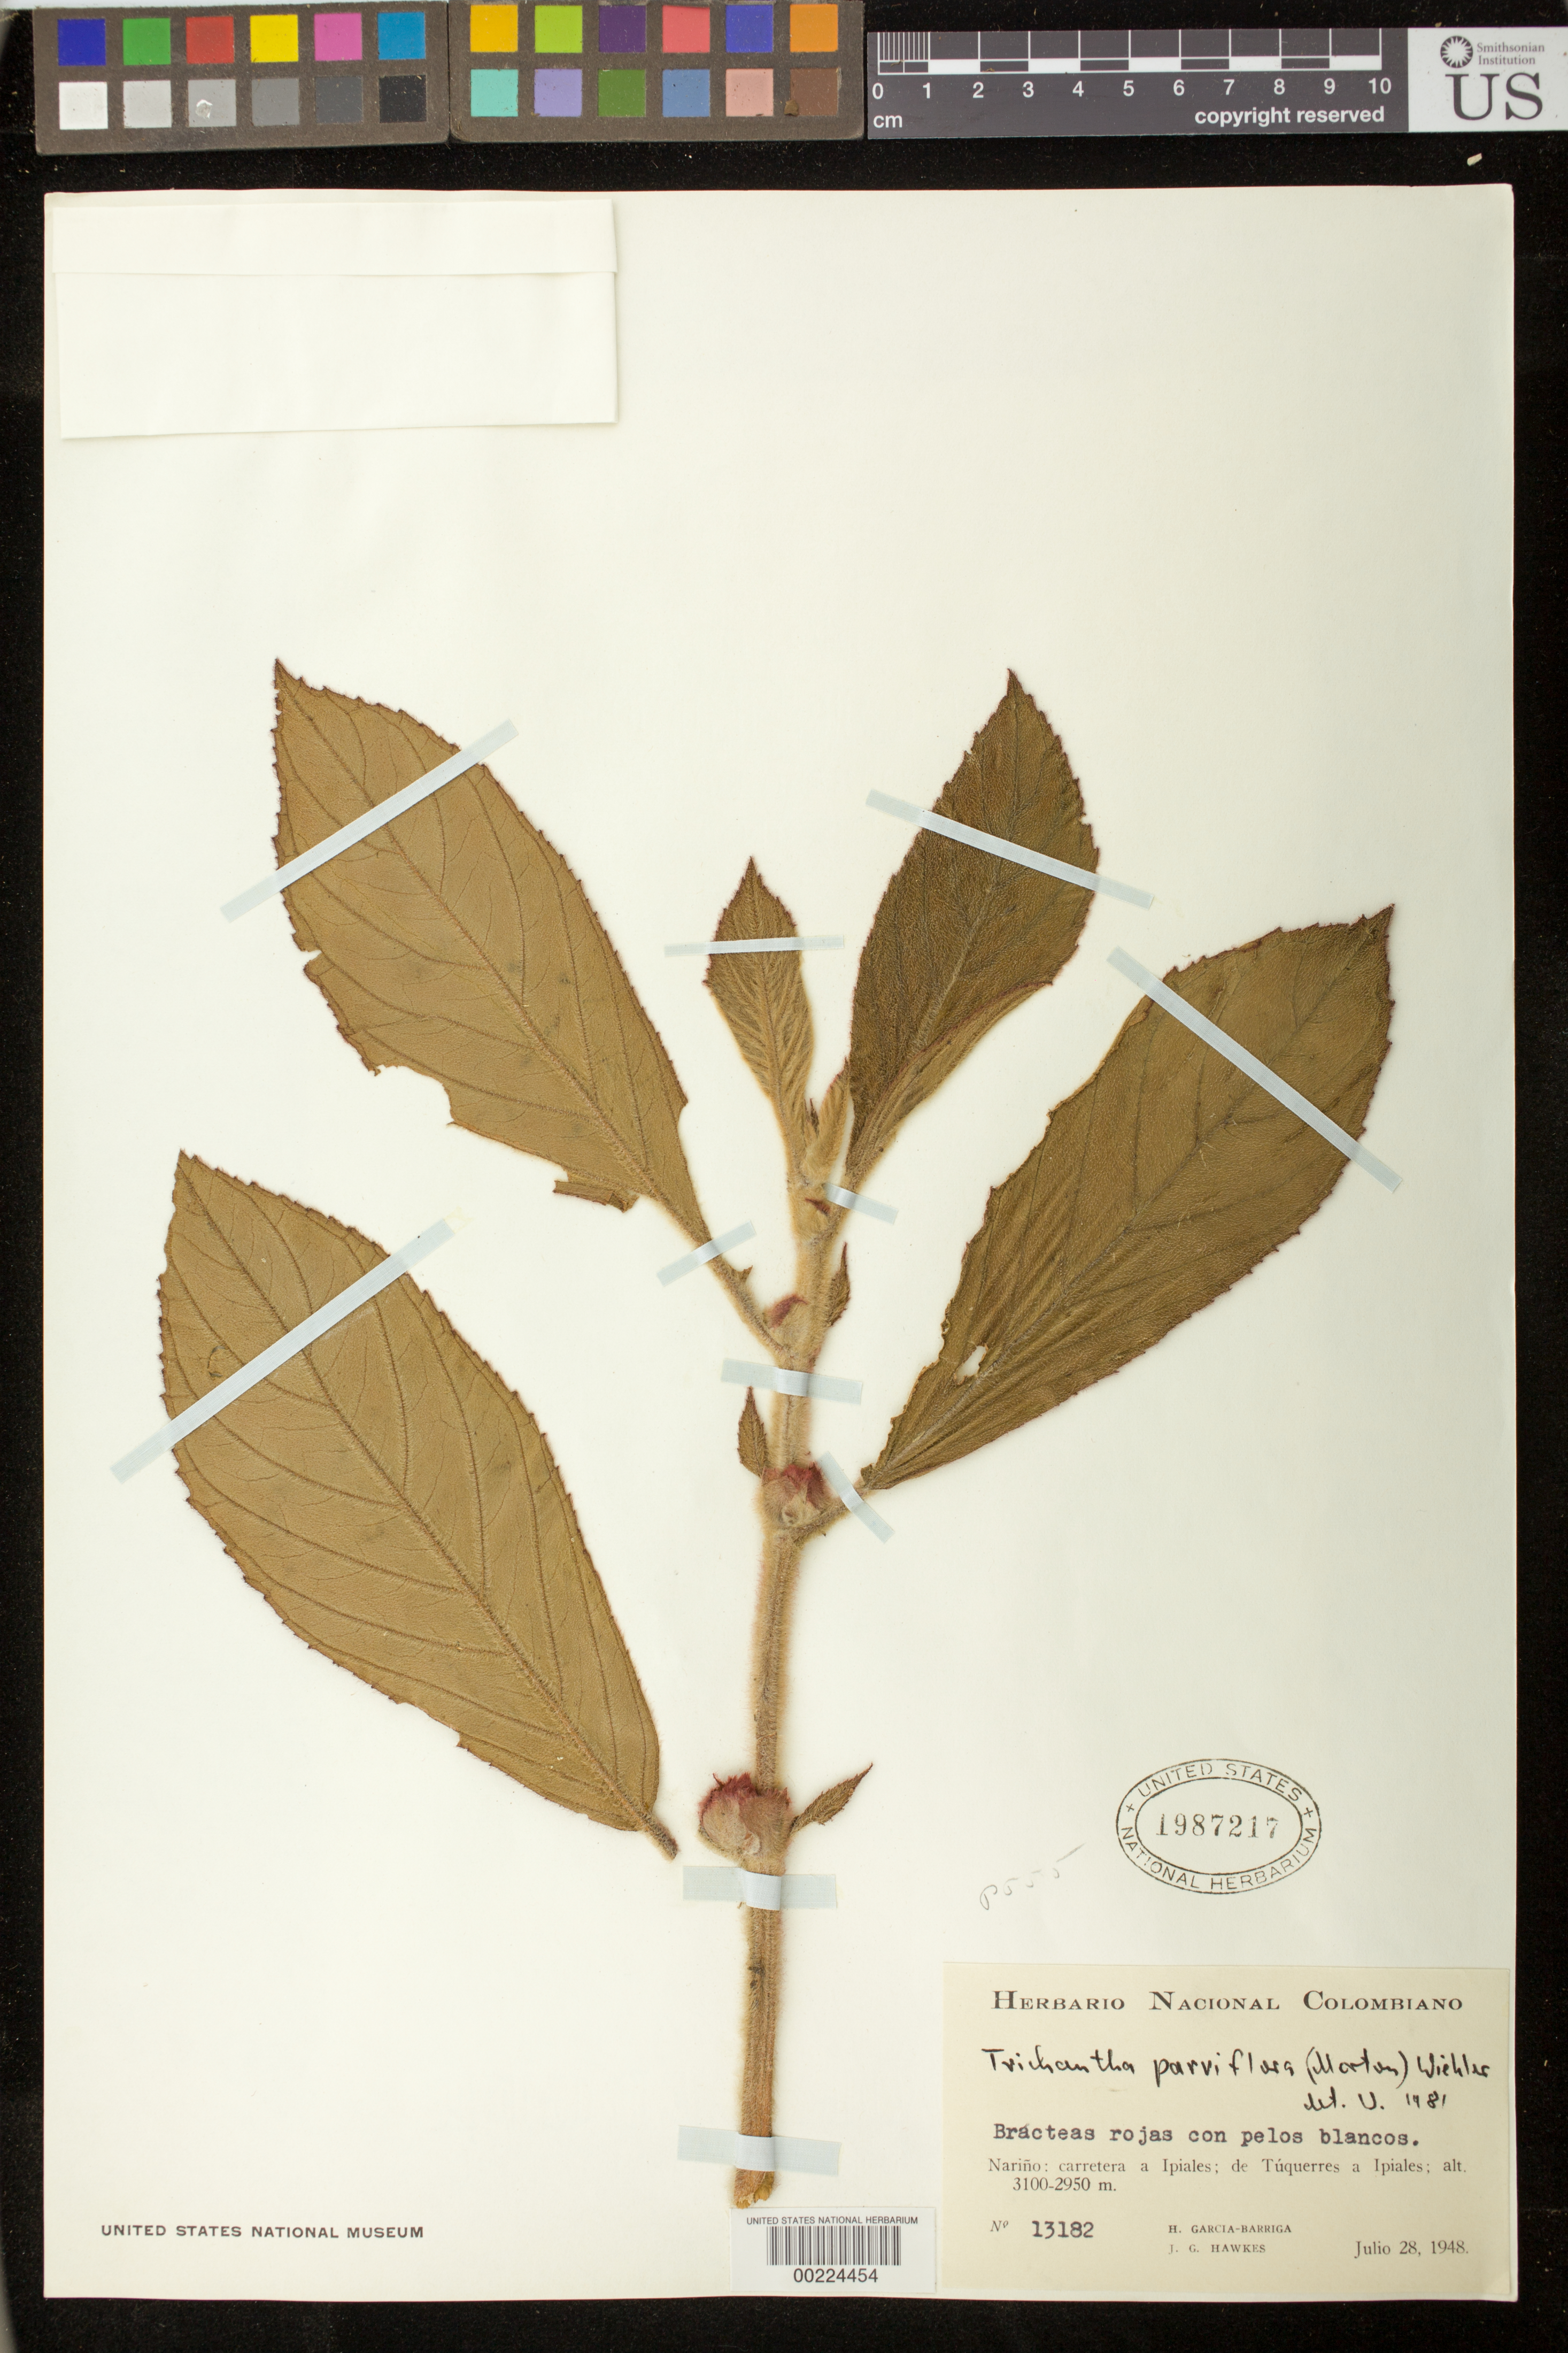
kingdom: Plantae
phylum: Tracheophyta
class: Magnoliopsida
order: Lamiales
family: Gesneriaceae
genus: Columnea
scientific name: Columnea sanguinea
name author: (Pers.) Hanst.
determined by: Skog, Laurence E.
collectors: H. García Barriga & J. Hawkes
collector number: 13182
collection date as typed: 28 Jul 1948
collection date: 1948-07-28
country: Colombia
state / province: Nariño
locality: Highway to Ipiales, from Tuquerres to Ipiales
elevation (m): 2950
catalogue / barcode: US 1987217